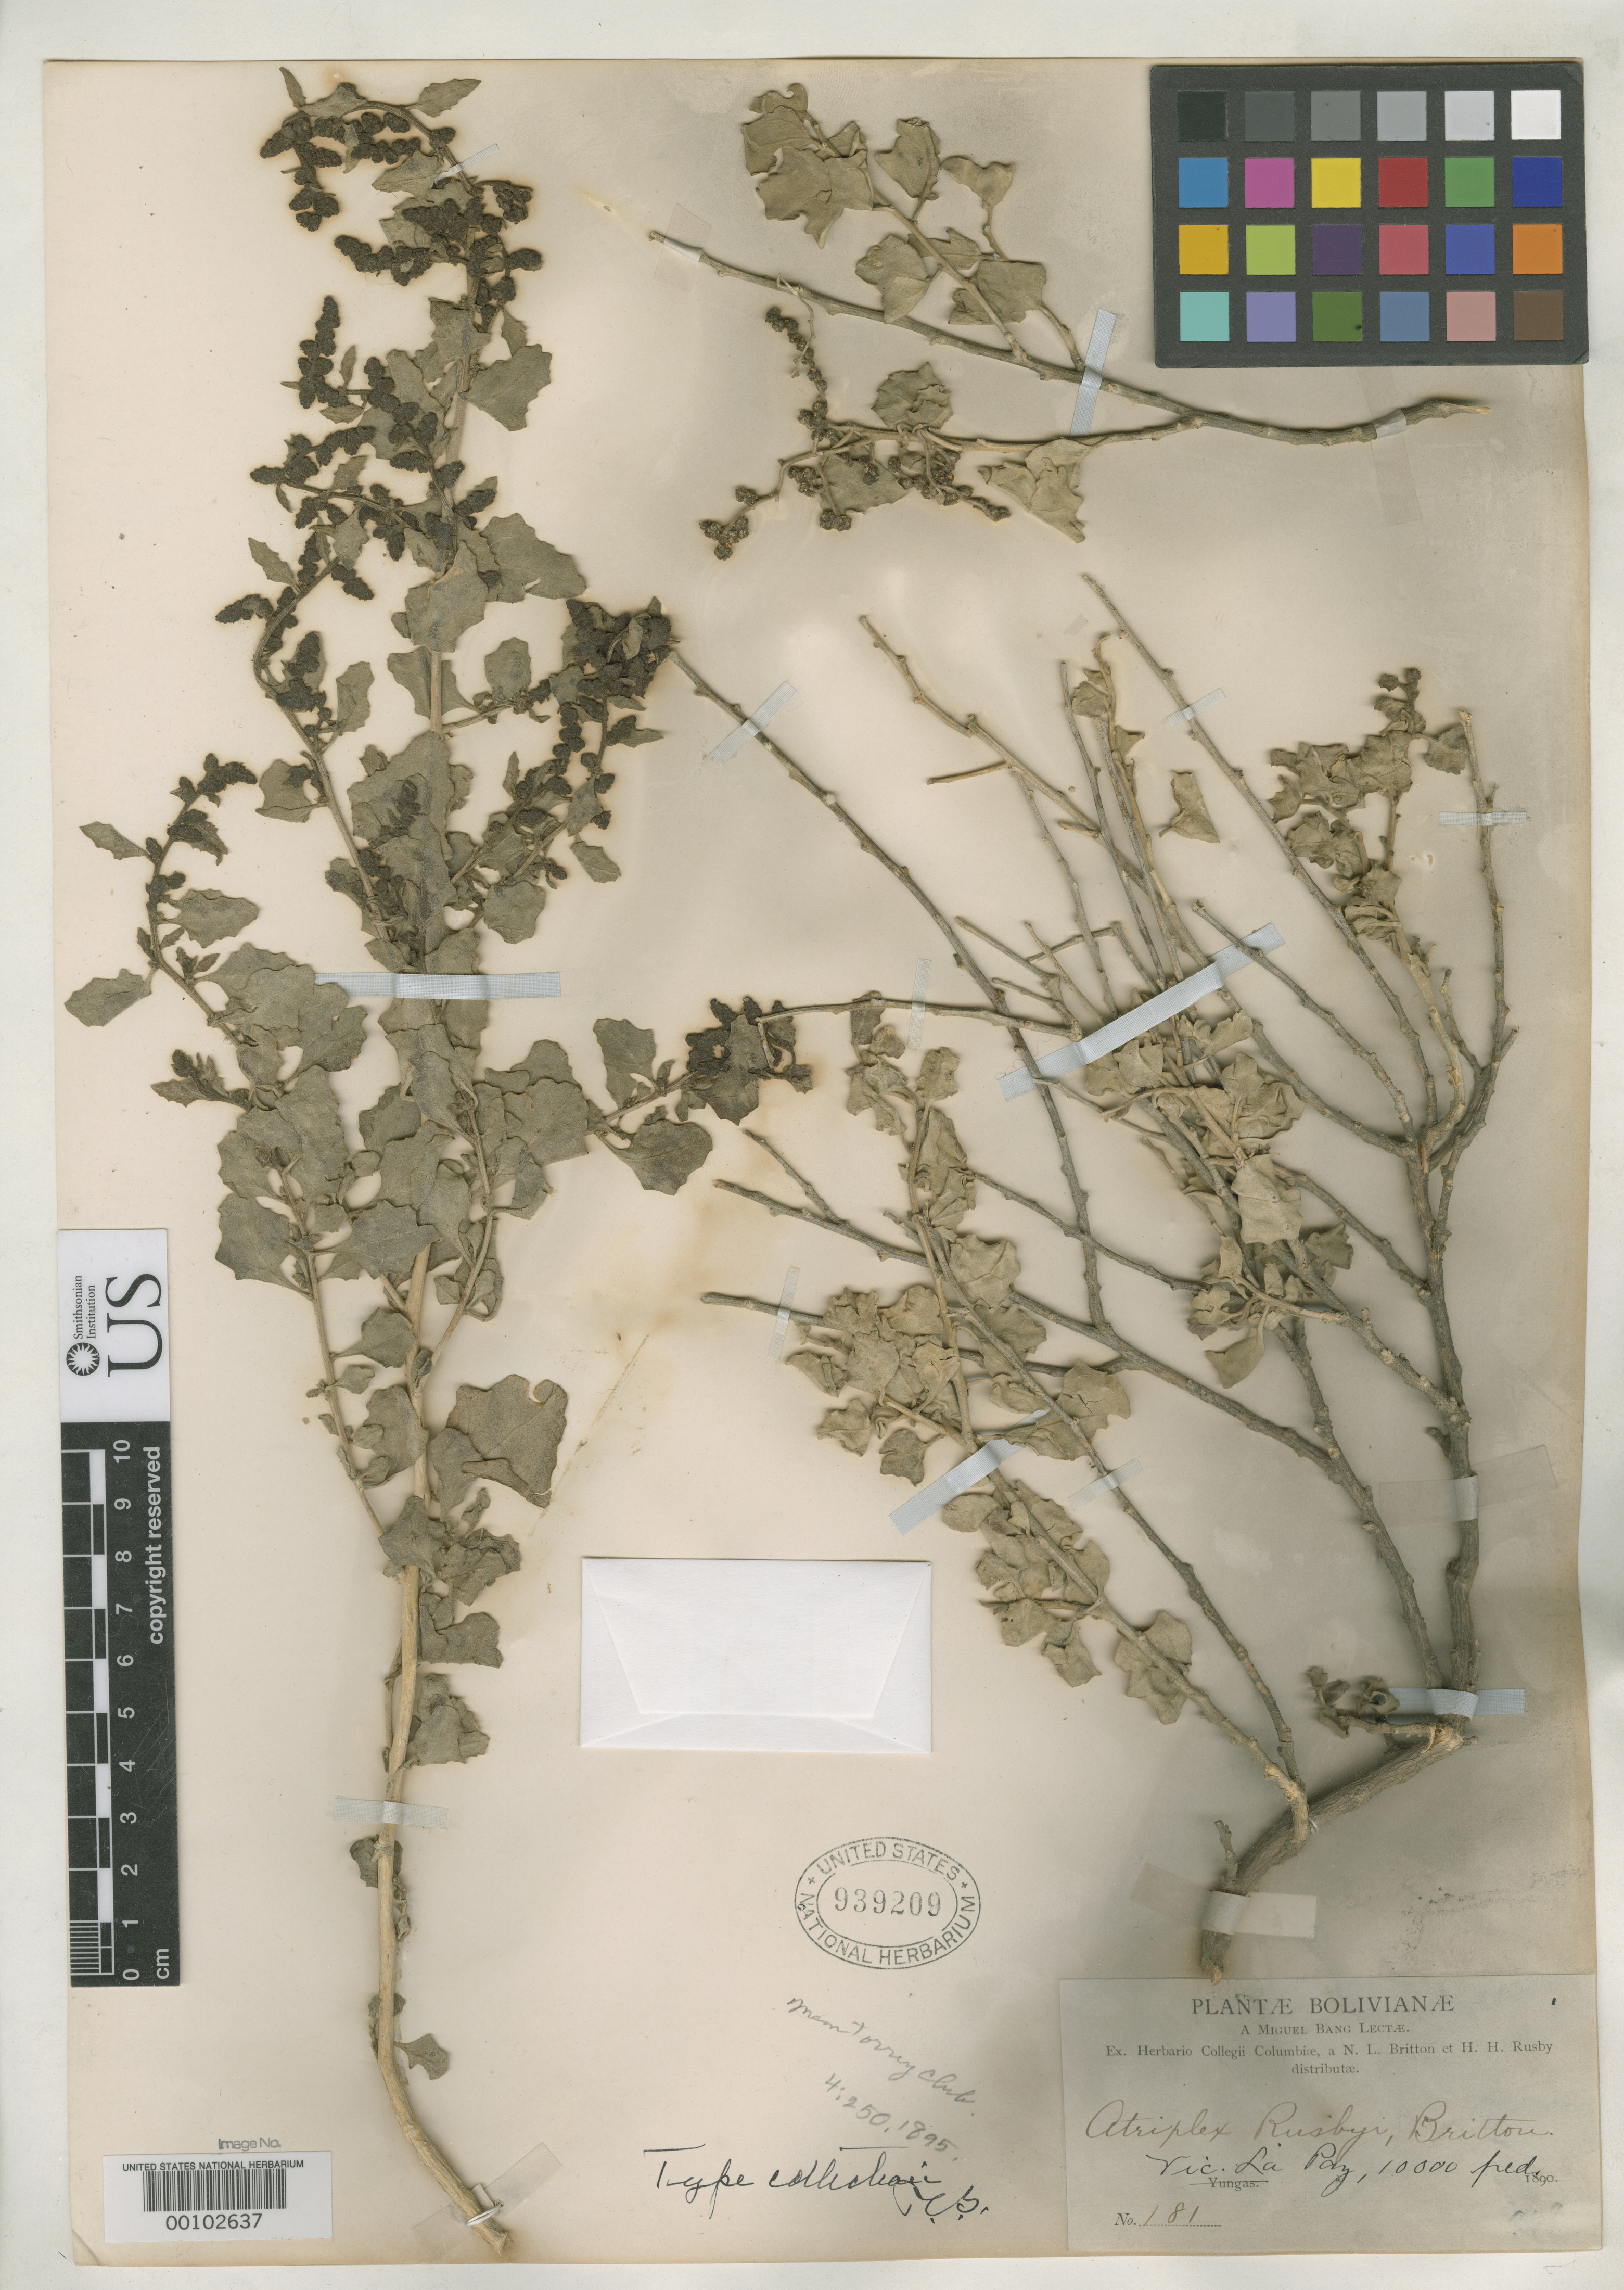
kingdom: Plantae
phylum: Tracheophyta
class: Magnoliopsida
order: Caryophyllales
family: Amaranthaceae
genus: Atriplex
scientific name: Atriplex rusbyi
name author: Britton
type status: Isotype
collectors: M. Bang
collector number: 181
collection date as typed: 1889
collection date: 1889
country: Bolivia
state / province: La Paz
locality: Vic. La Paz.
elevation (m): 3048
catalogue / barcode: US 939209